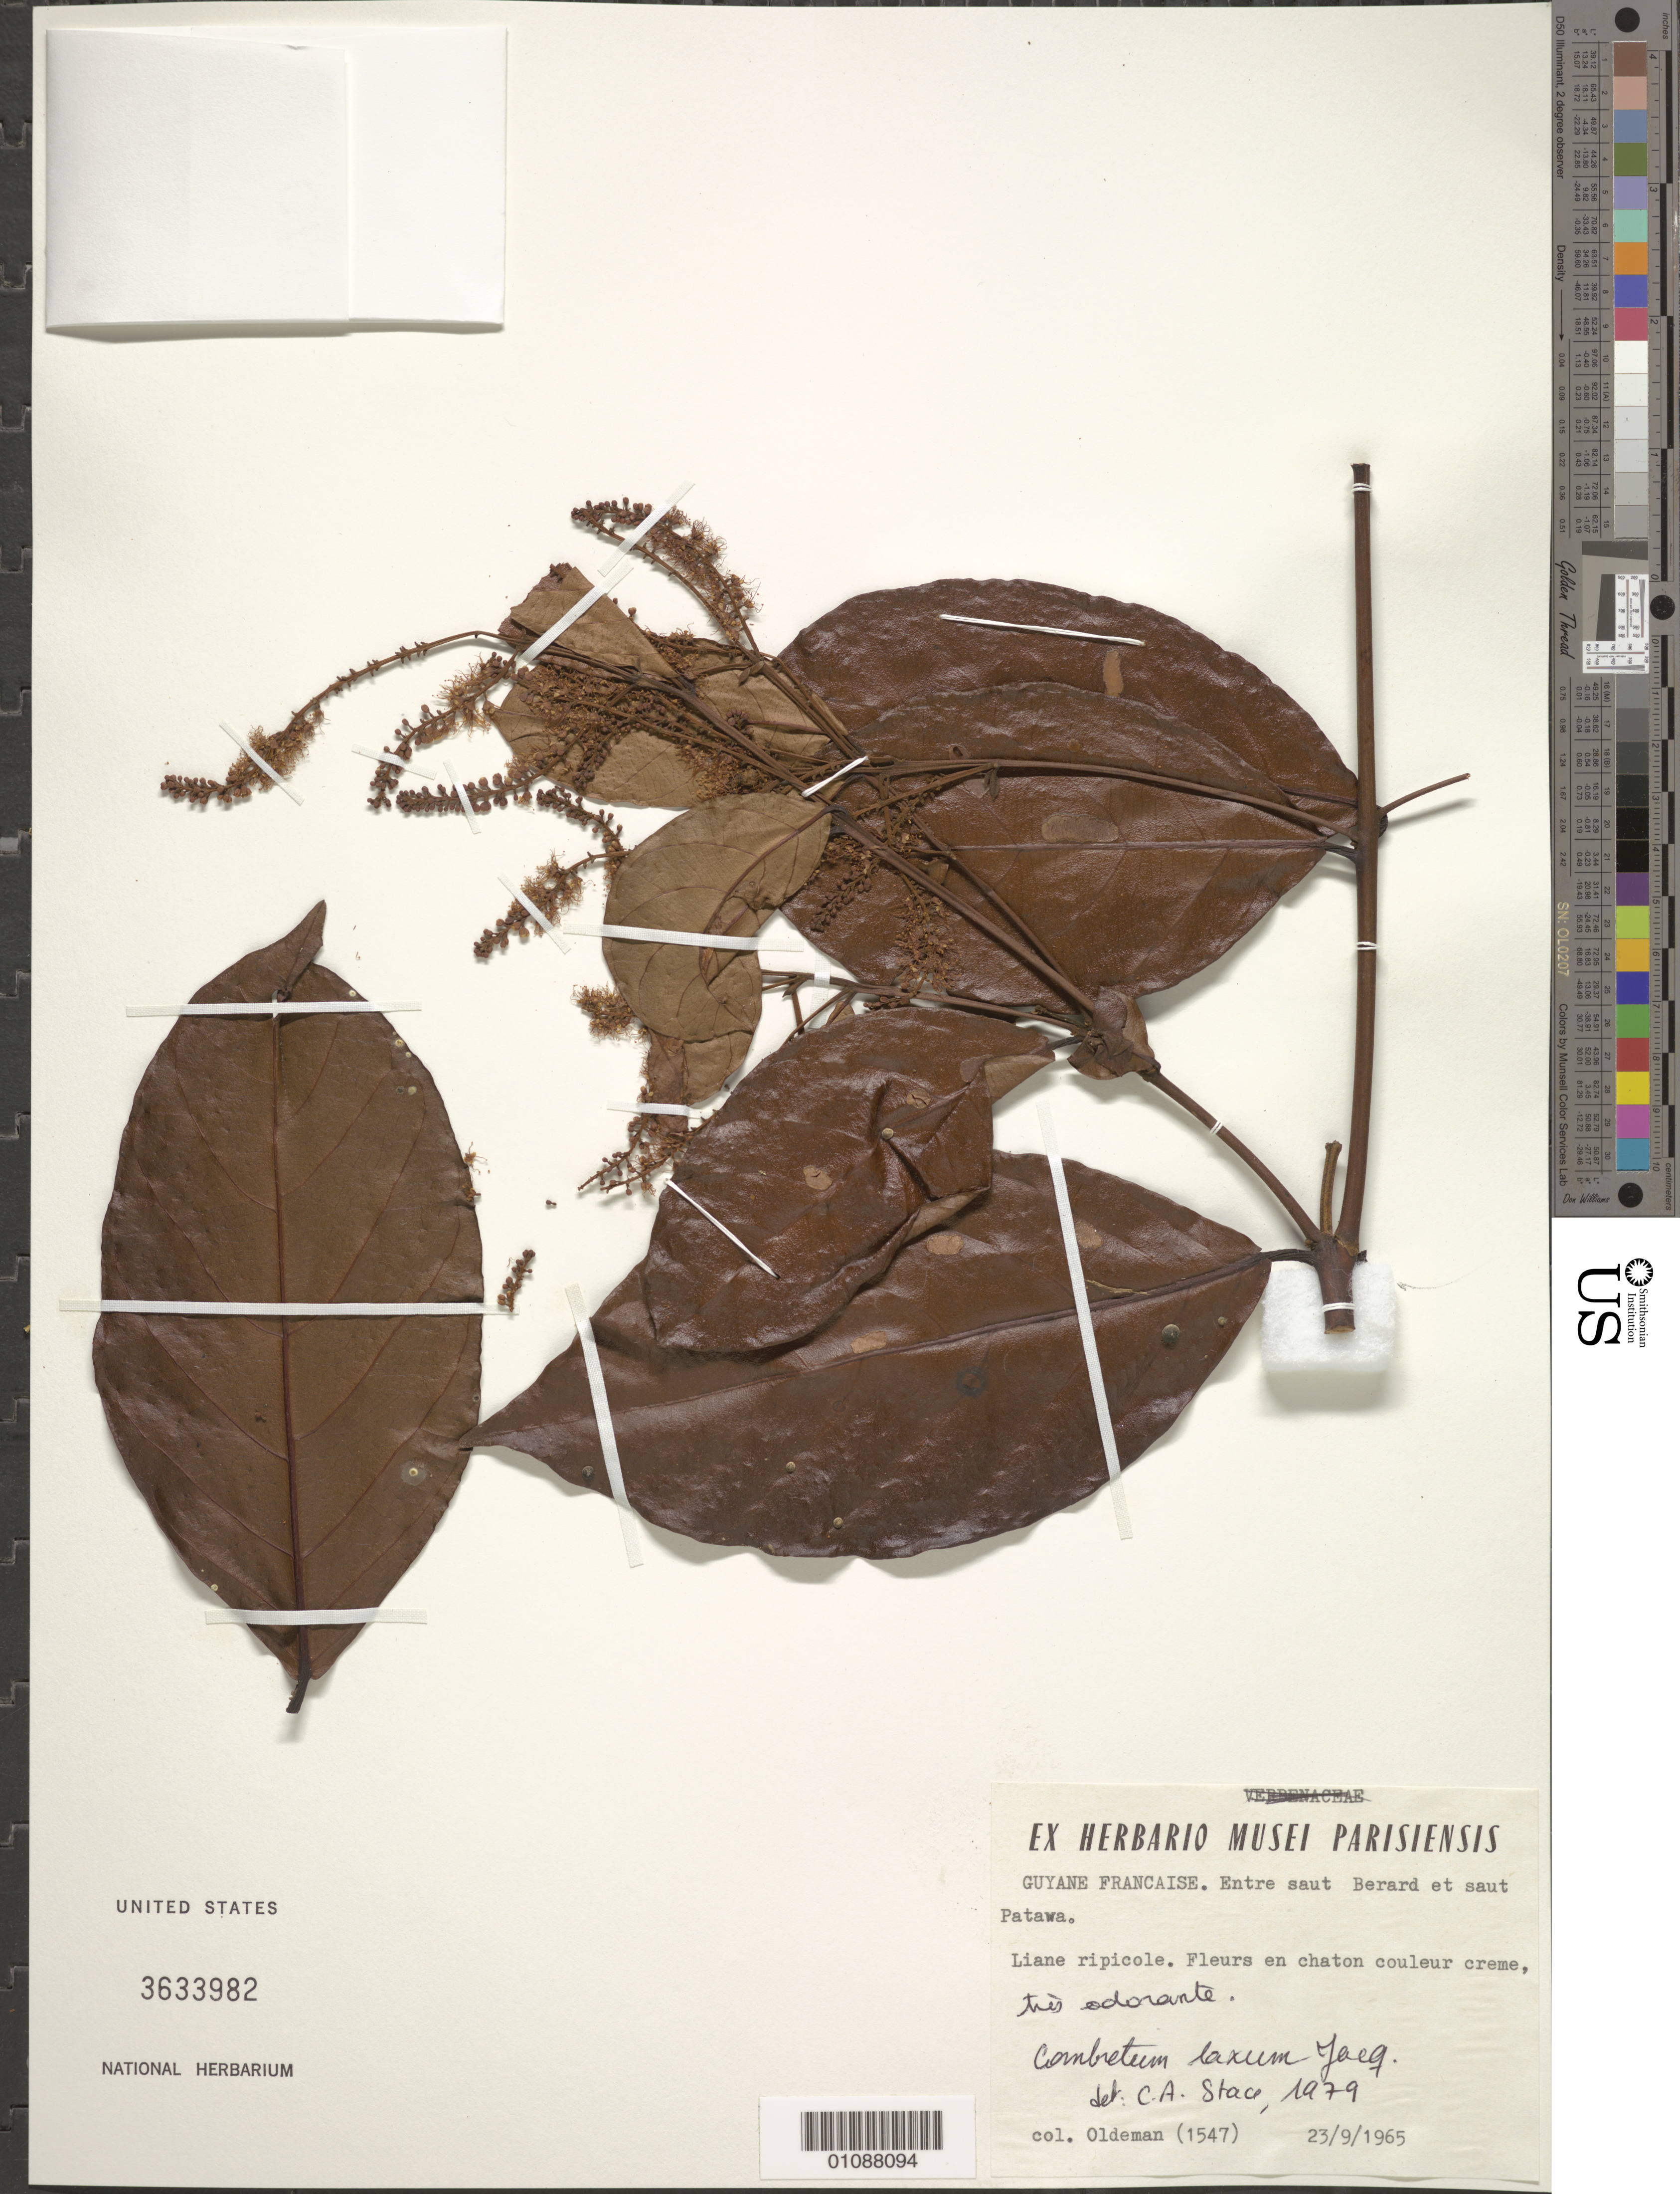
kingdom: Plantae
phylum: Tracheophyta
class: Magnoliopsida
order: Myrtales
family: Combretaceae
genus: Combretum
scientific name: Combretum laxum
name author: Jacq.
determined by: Stace, C. A.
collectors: R. Oldeman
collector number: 1547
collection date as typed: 23-Sep-65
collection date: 1965-09-23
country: French Guiana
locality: Saut Berard to saut Patawa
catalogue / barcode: US 3633982